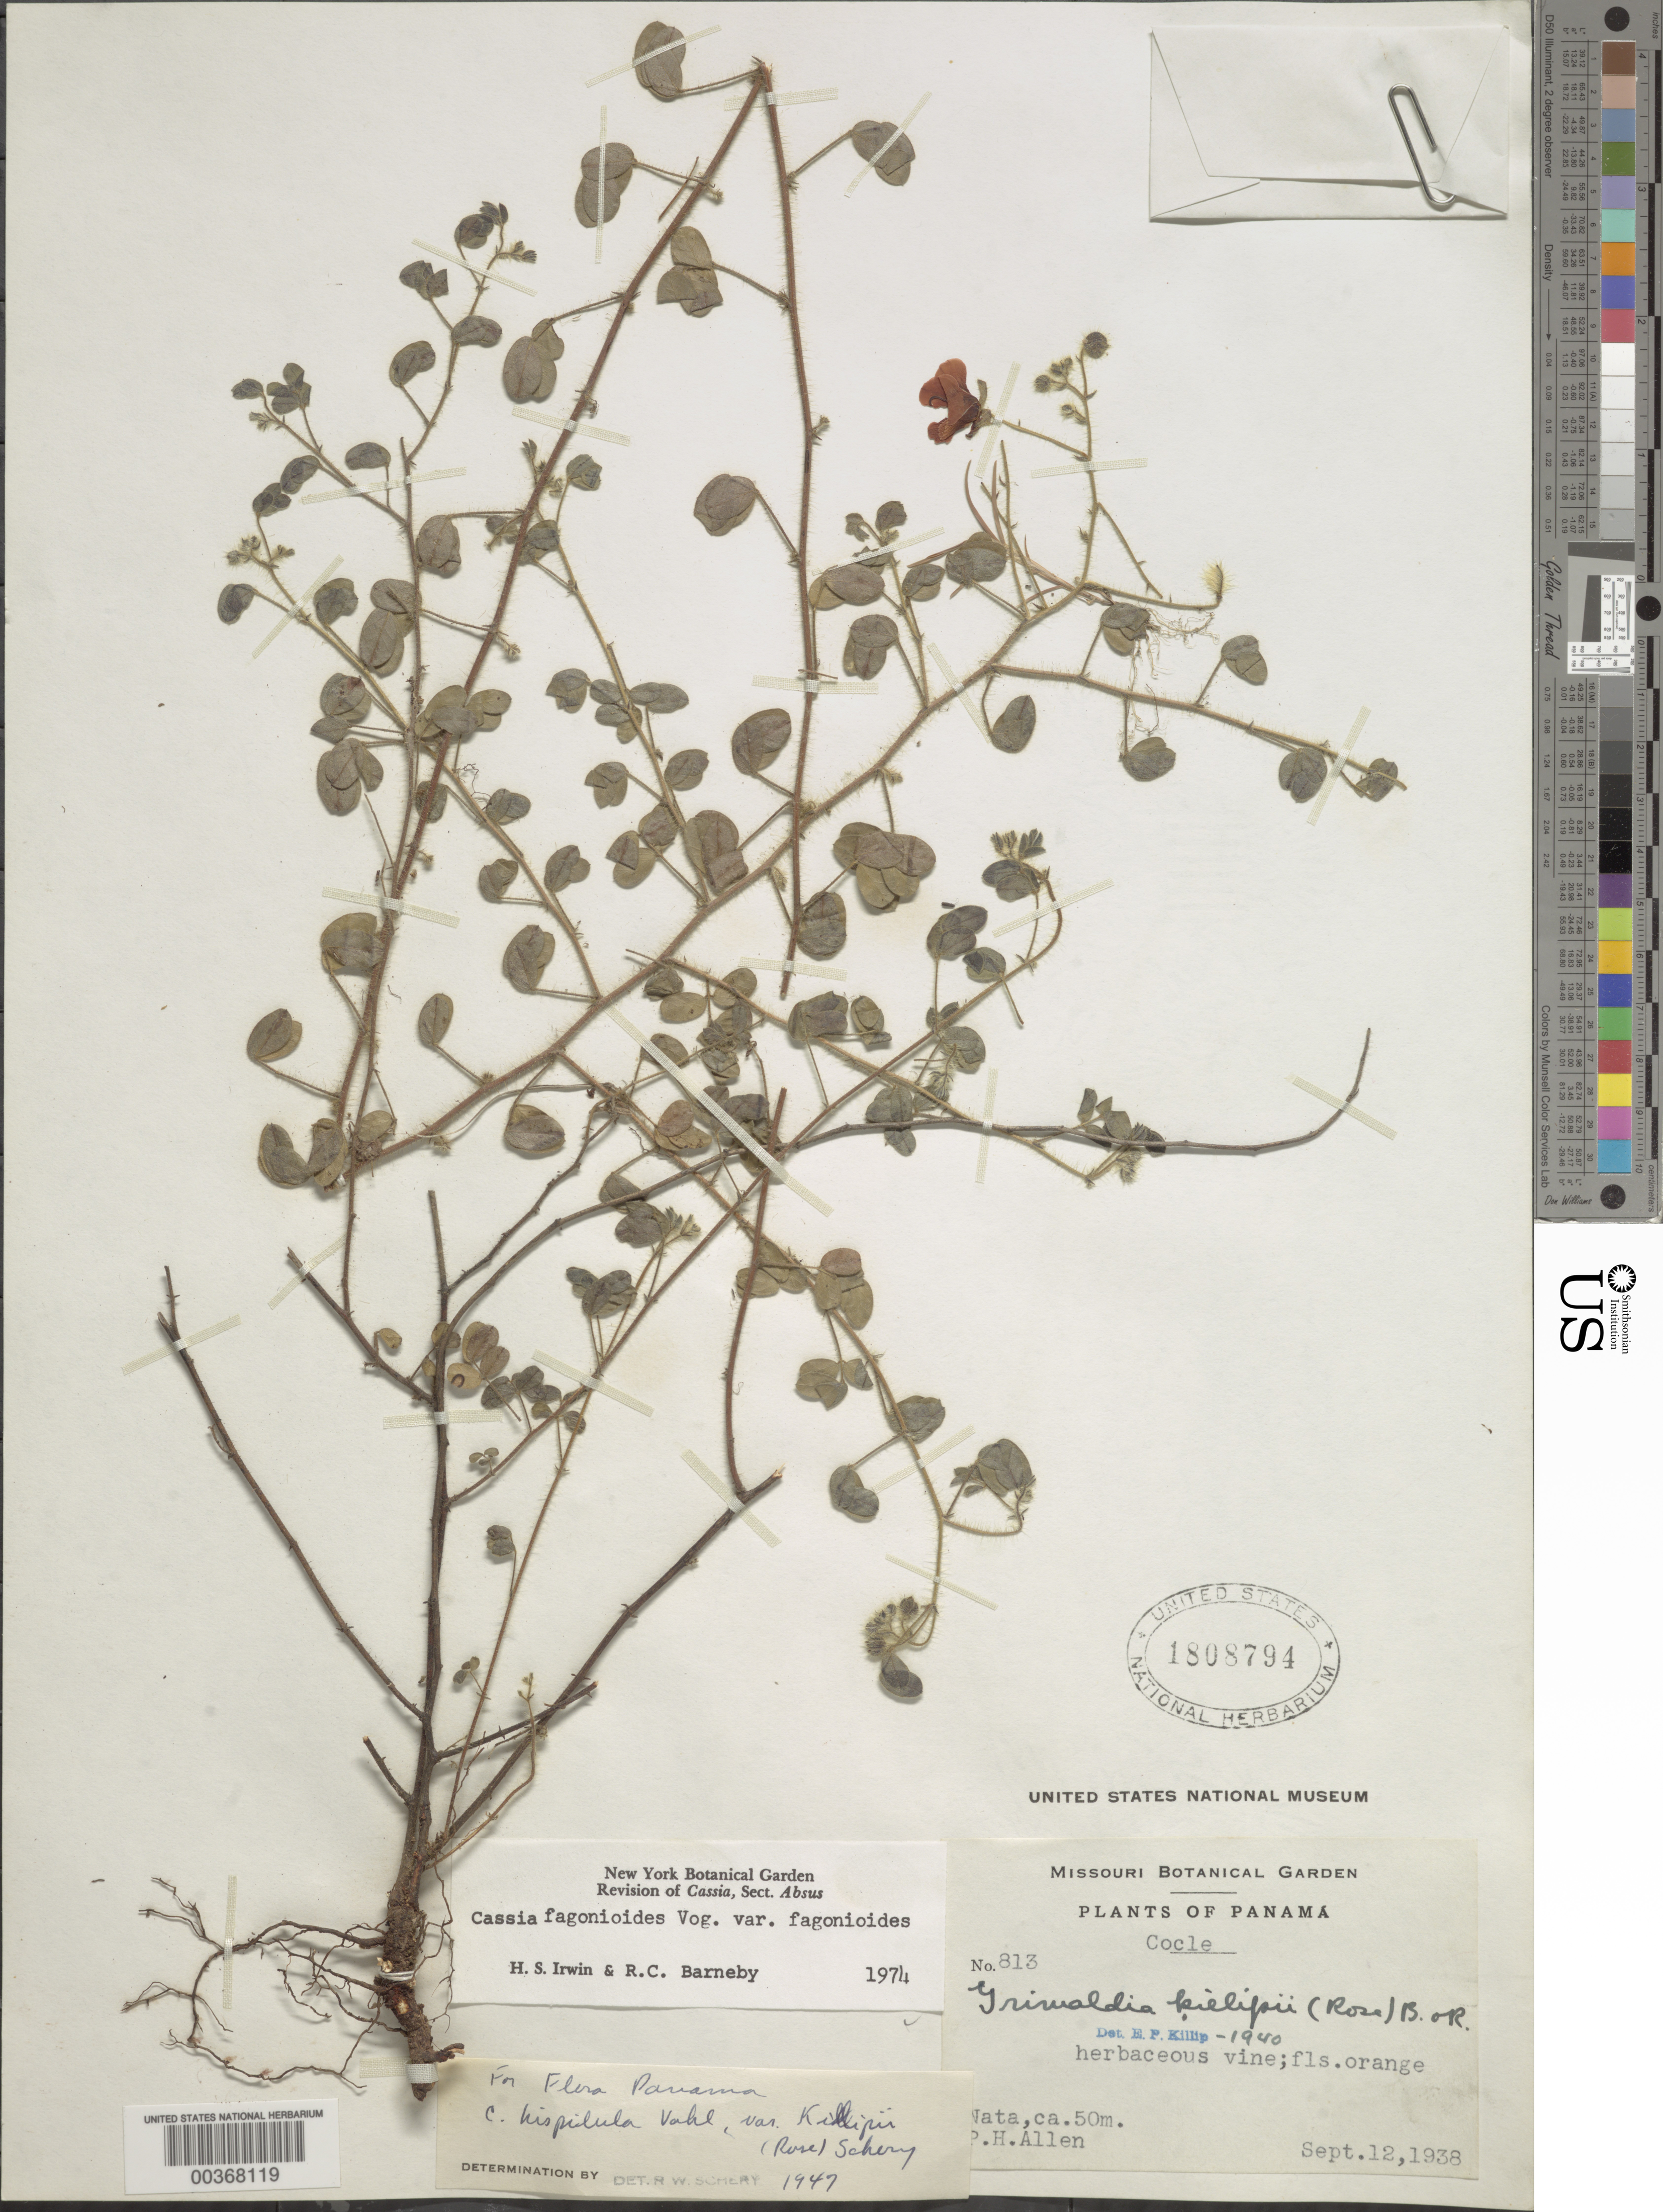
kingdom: Plantae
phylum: Tracheophyta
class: Magnoliopsida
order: Fabales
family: Fabaceae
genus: Chamaecrista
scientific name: Chamaecrista fagonioides var. fagonioides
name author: (Vogel) H.S. Irwin & Barneby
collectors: P. H. Allen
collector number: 813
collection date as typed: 12 Sep 1938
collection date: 1938-09-12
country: Panama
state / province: Coclé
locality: Nata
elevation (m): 50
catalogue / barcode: US 1808794